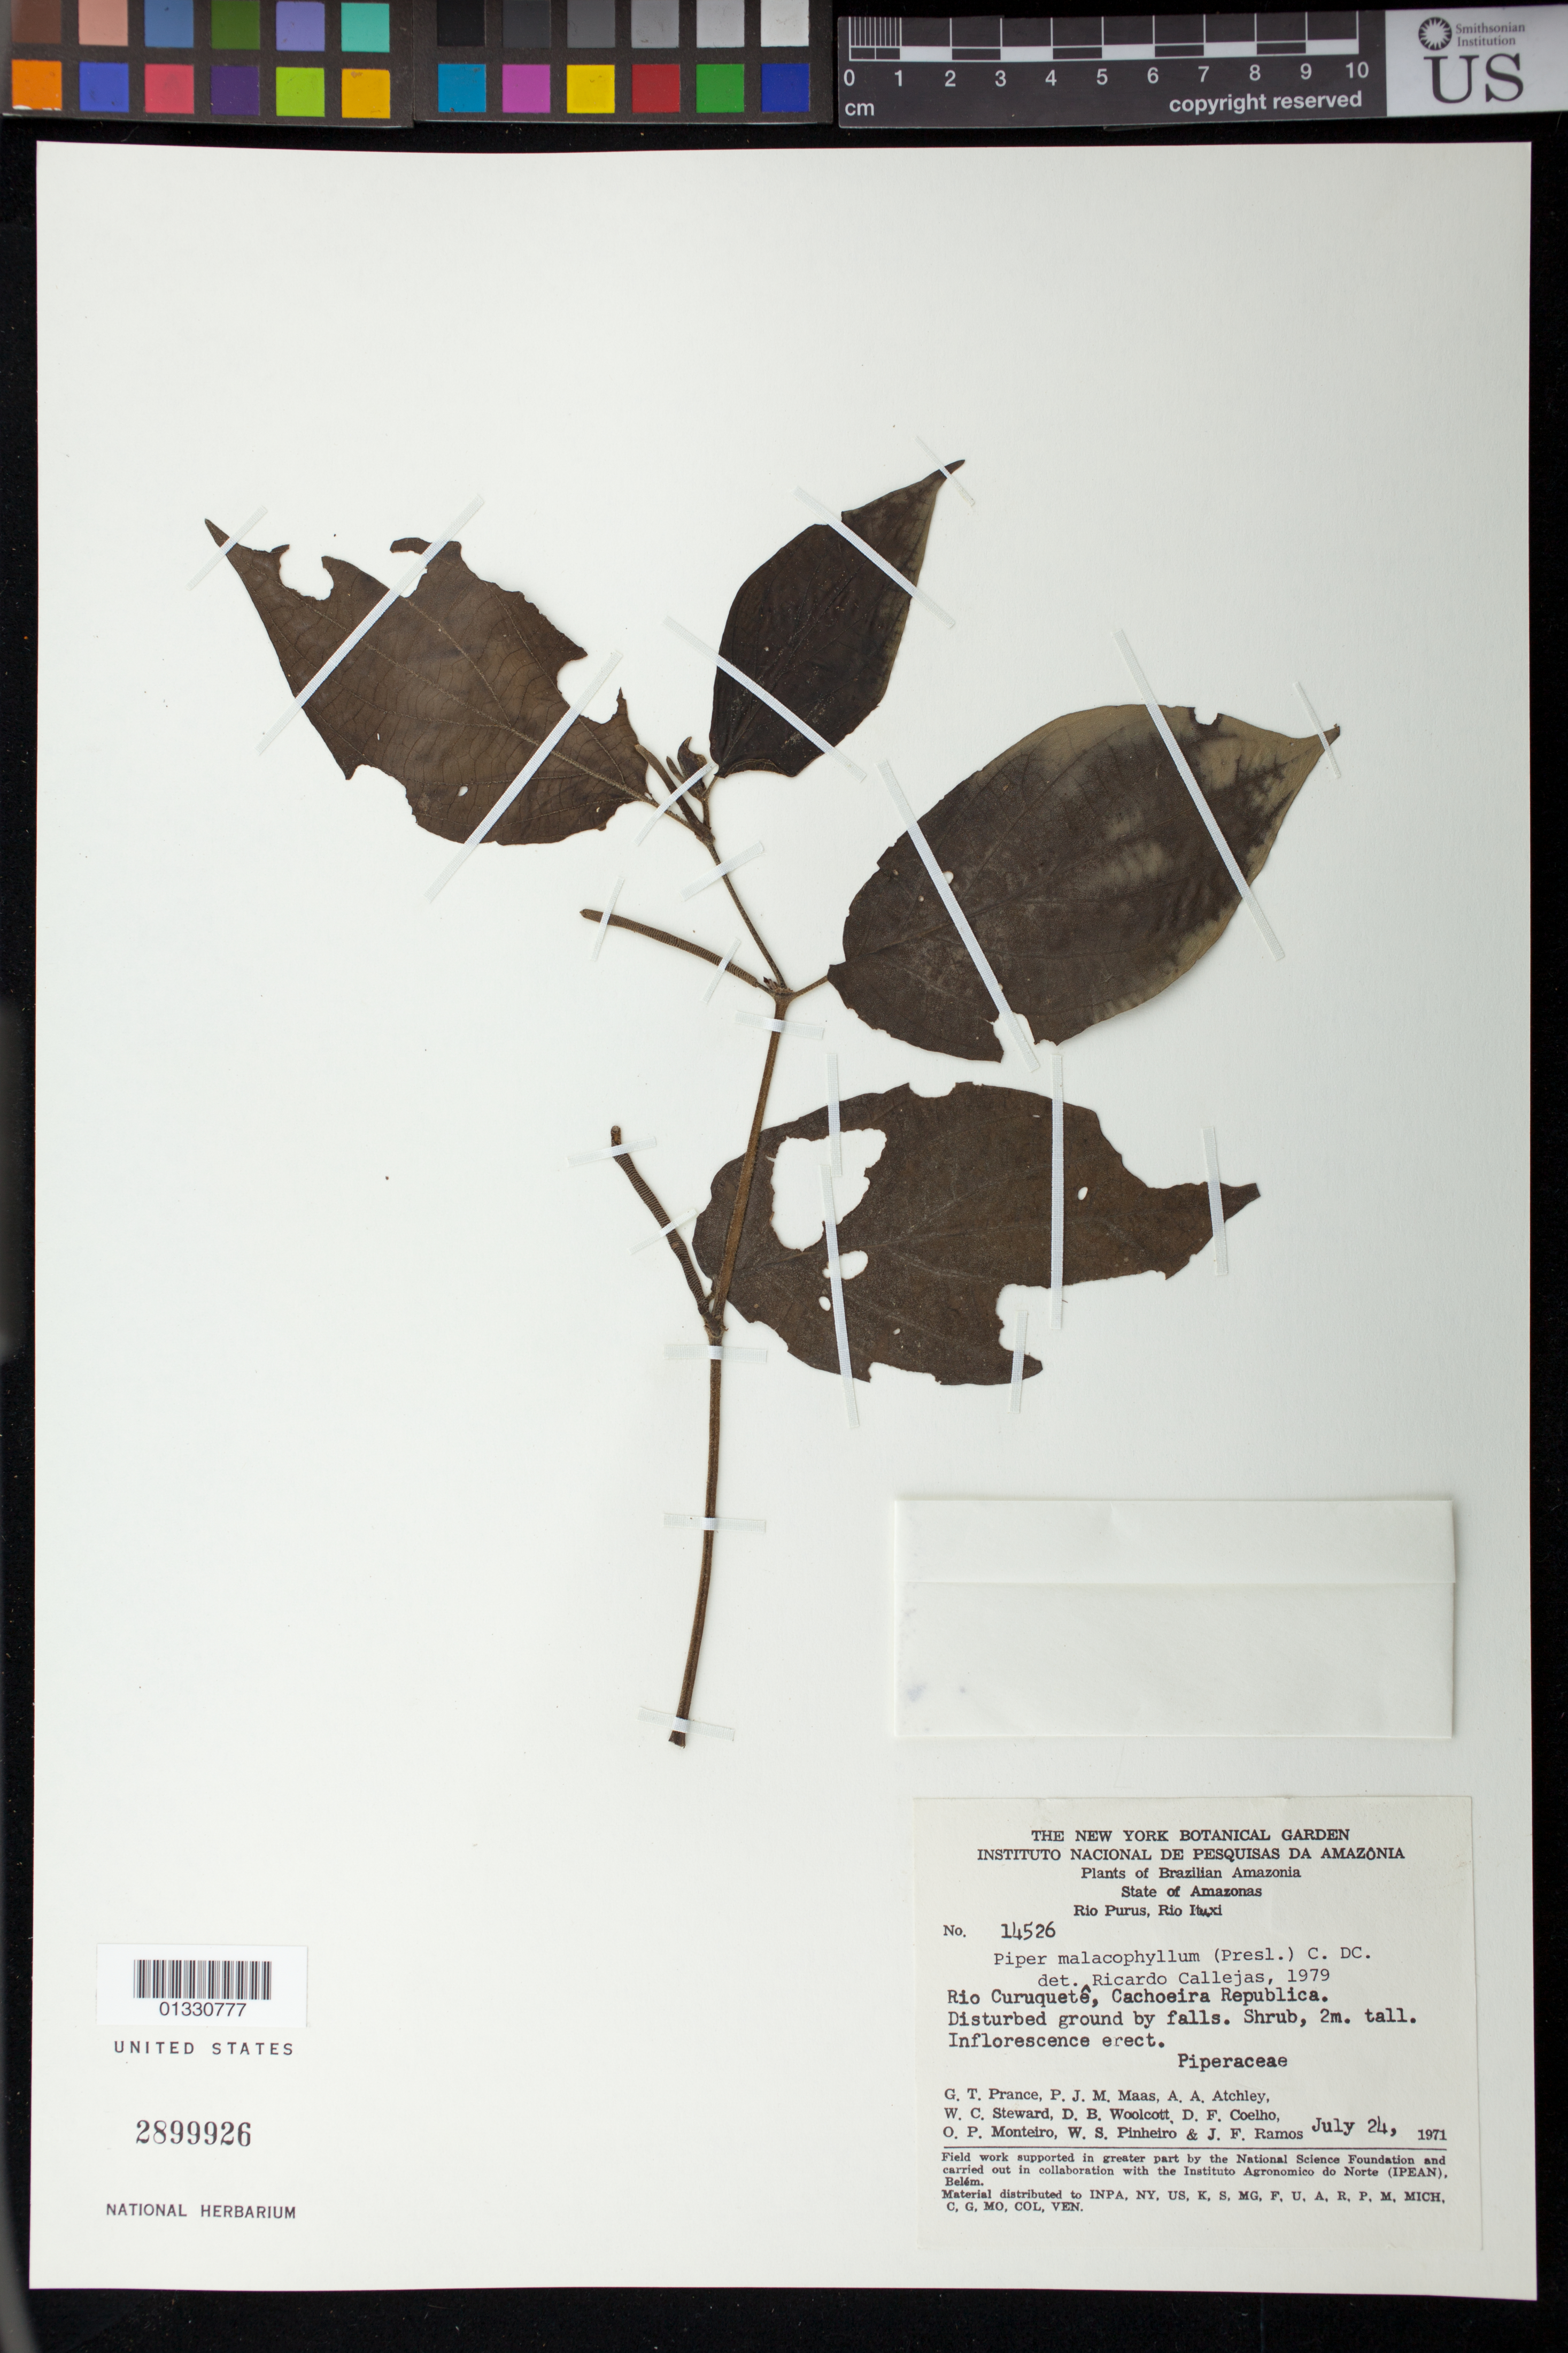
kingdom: Plantae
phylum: Tracheophyta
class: Magnoliopsida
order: Piperales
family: Piperaceae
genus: Piper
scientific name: Piper malacophyllum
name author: (C. Presl) C. DC.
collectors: G. T. Prance et al.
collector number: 14526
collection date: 1971-07-24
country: Brazil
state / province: Amazonas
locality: Rio Curuquetê, Cachoeira Republica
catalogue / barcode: US 2899926